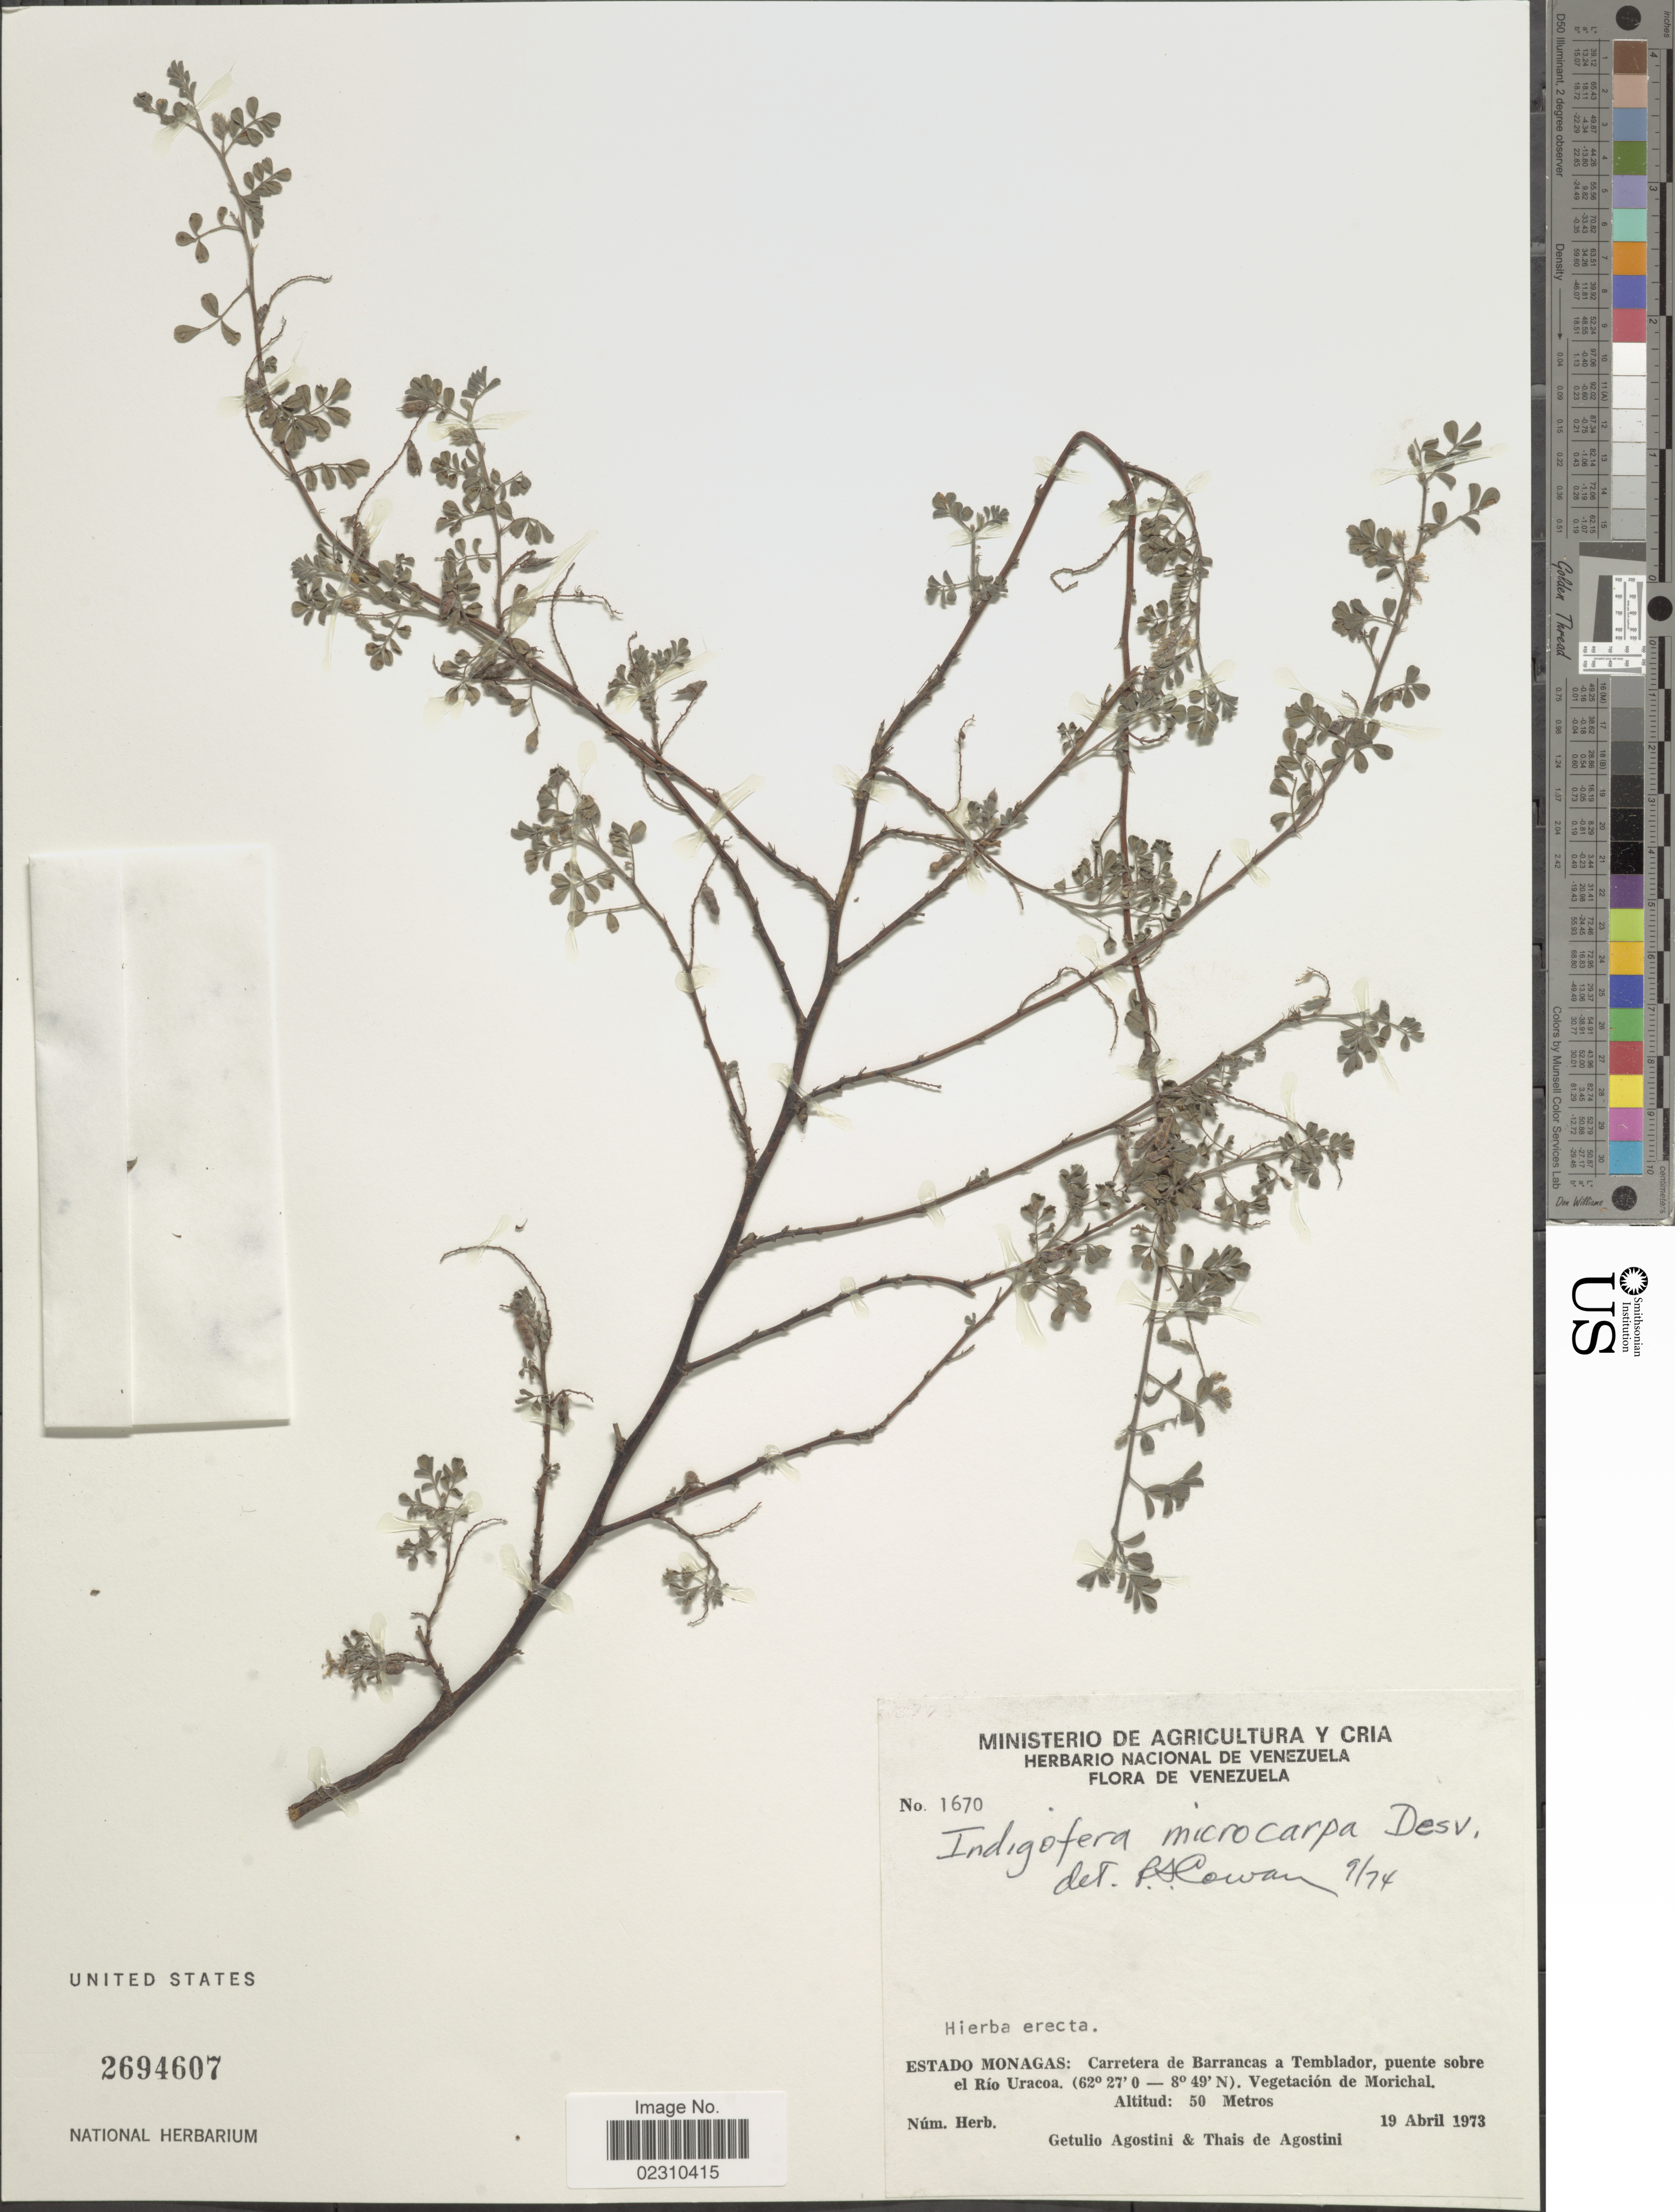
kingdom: Plantae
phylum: Tracheophyta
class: Magnoliopsida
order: Fabales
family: Fabaceae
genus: Indigofera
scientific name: Indigofera microcarpa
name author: Desv.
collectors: G. Agostini & T. Agostini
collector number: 1670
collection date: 1973-04-19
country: Venezuela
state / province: Monagas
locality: Venezuela. Estado Monagas: carretera de Barrancas a Temblador, puente sobre el Rio Uracoa.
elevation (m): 50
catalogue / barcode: US 2694607